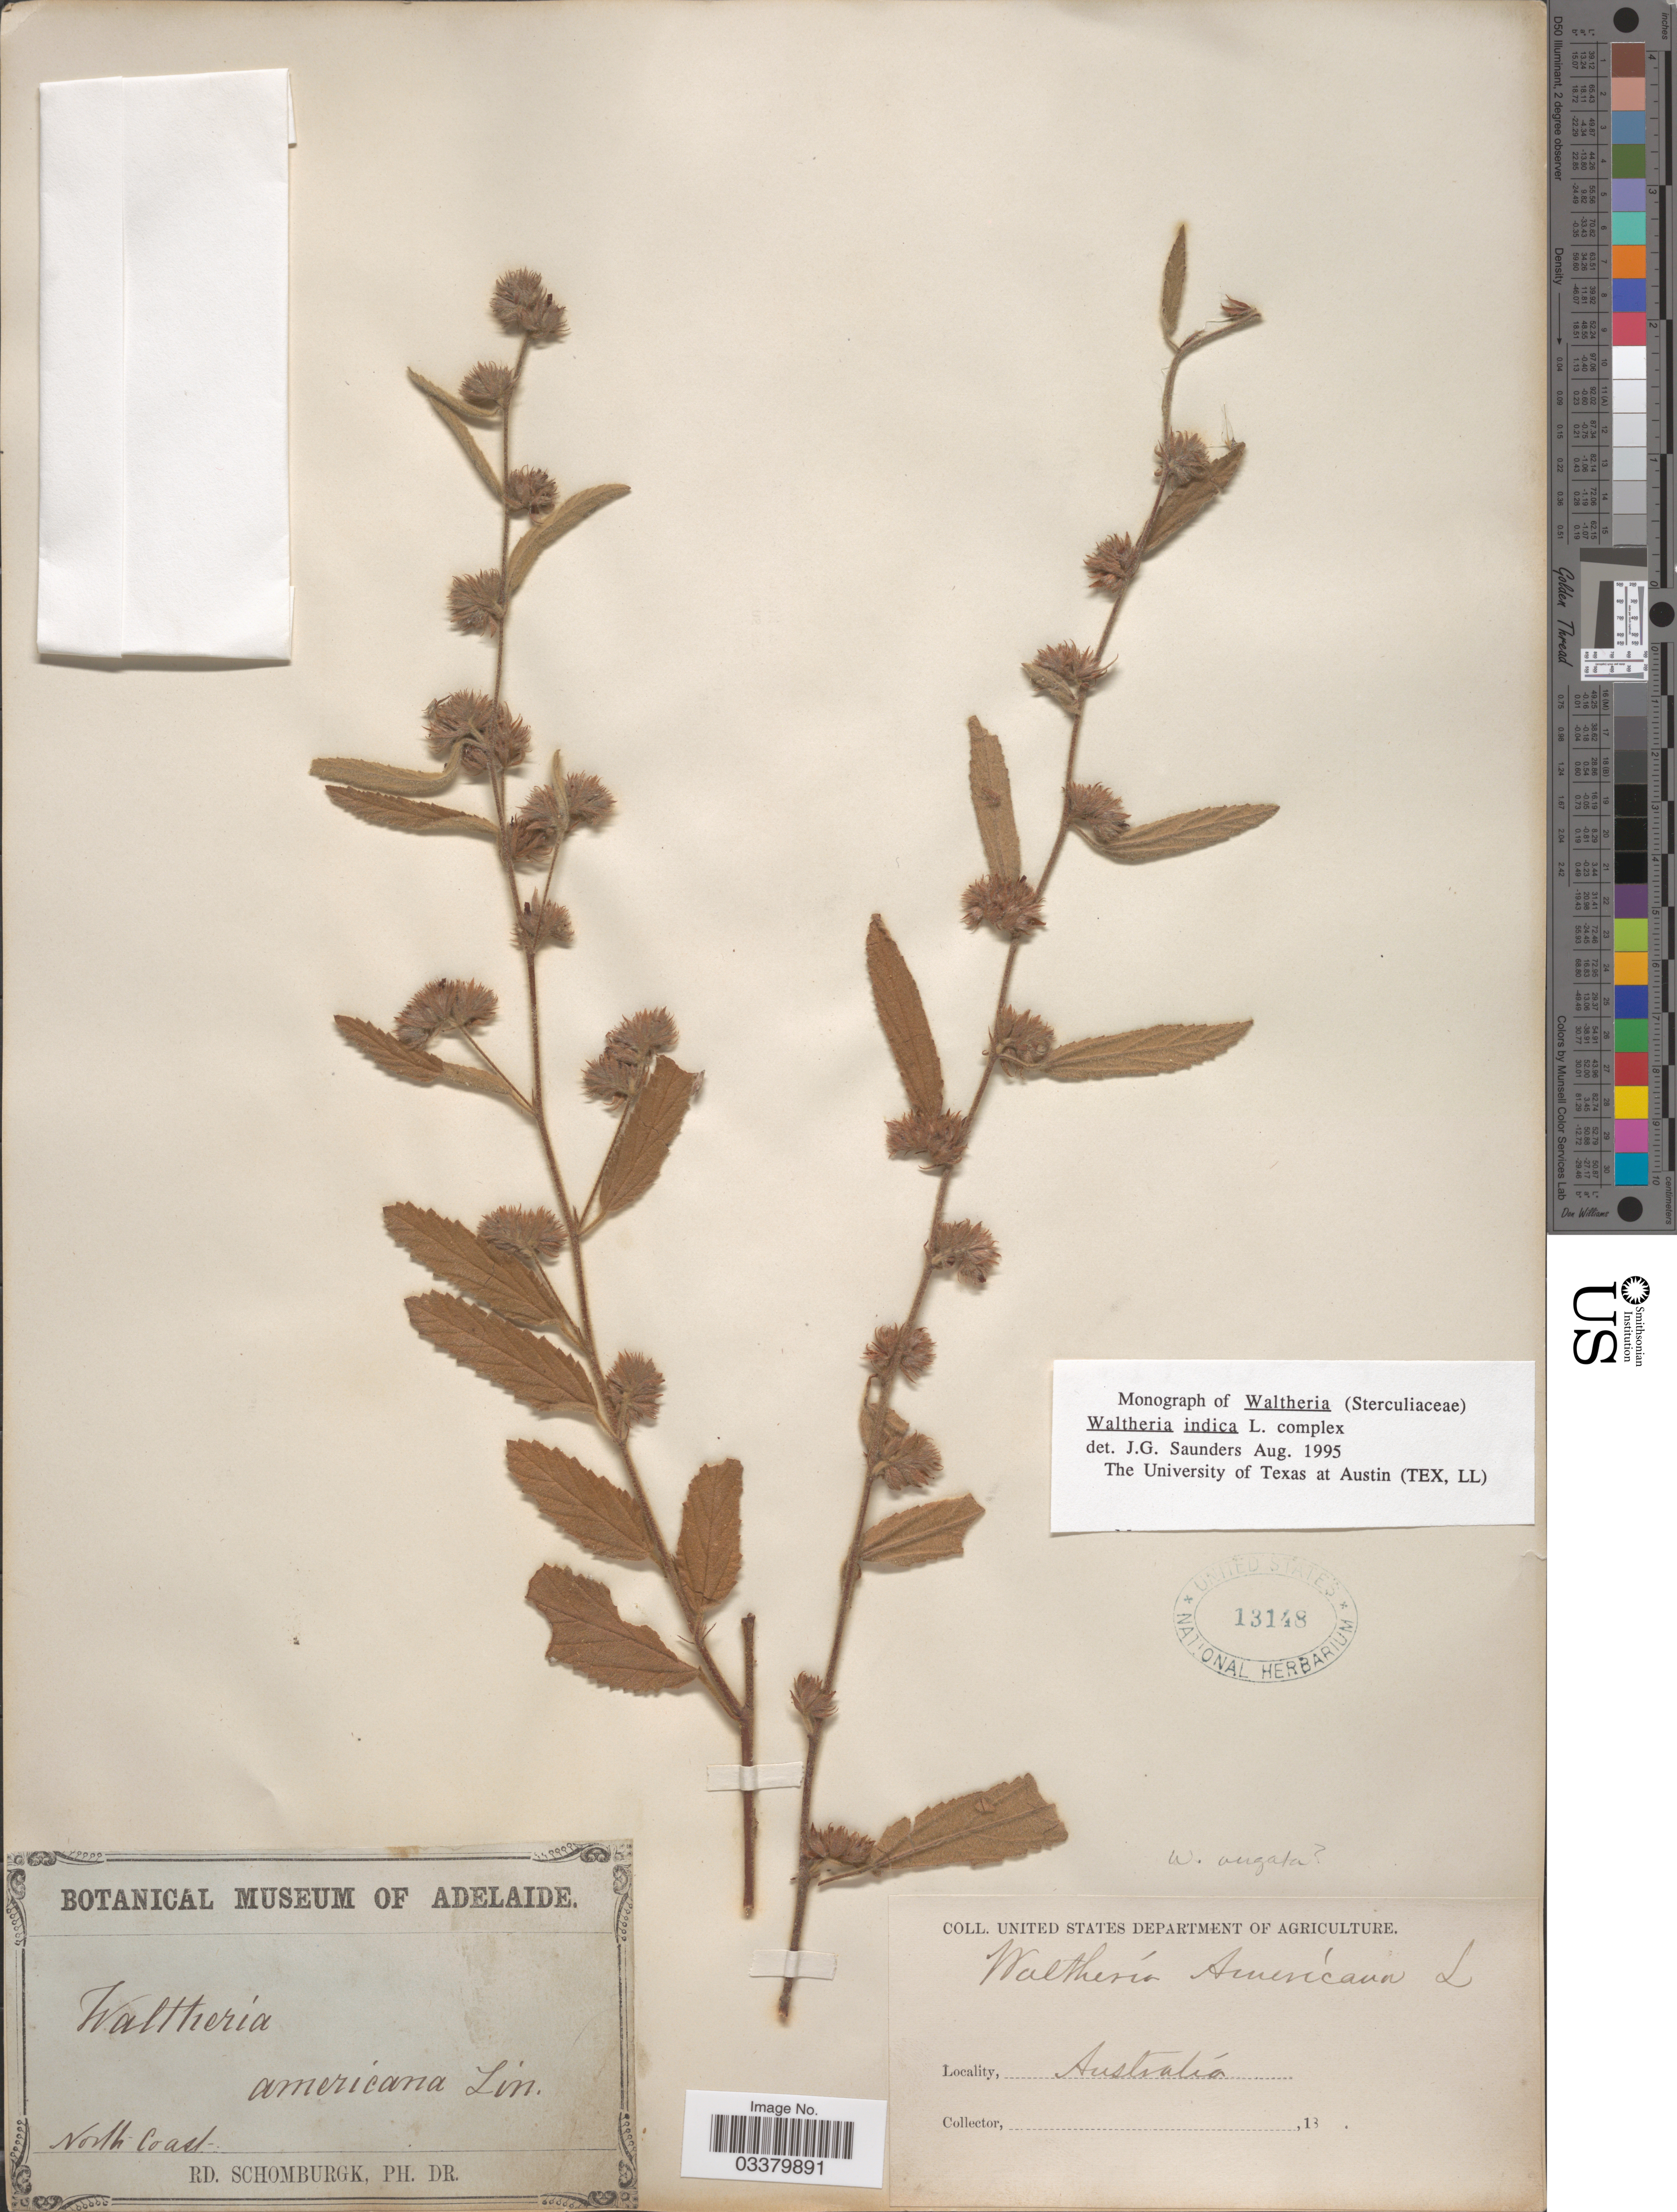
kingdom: Plantae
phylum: Tracheophyta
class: Magnoliopsida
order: Malvales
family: Malvaceae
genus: Waltheria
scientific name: Waltheria indica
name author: L.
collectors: M. R. Schomburgk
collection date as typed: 18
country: Australia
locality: North Coast.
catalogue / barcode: US 13148